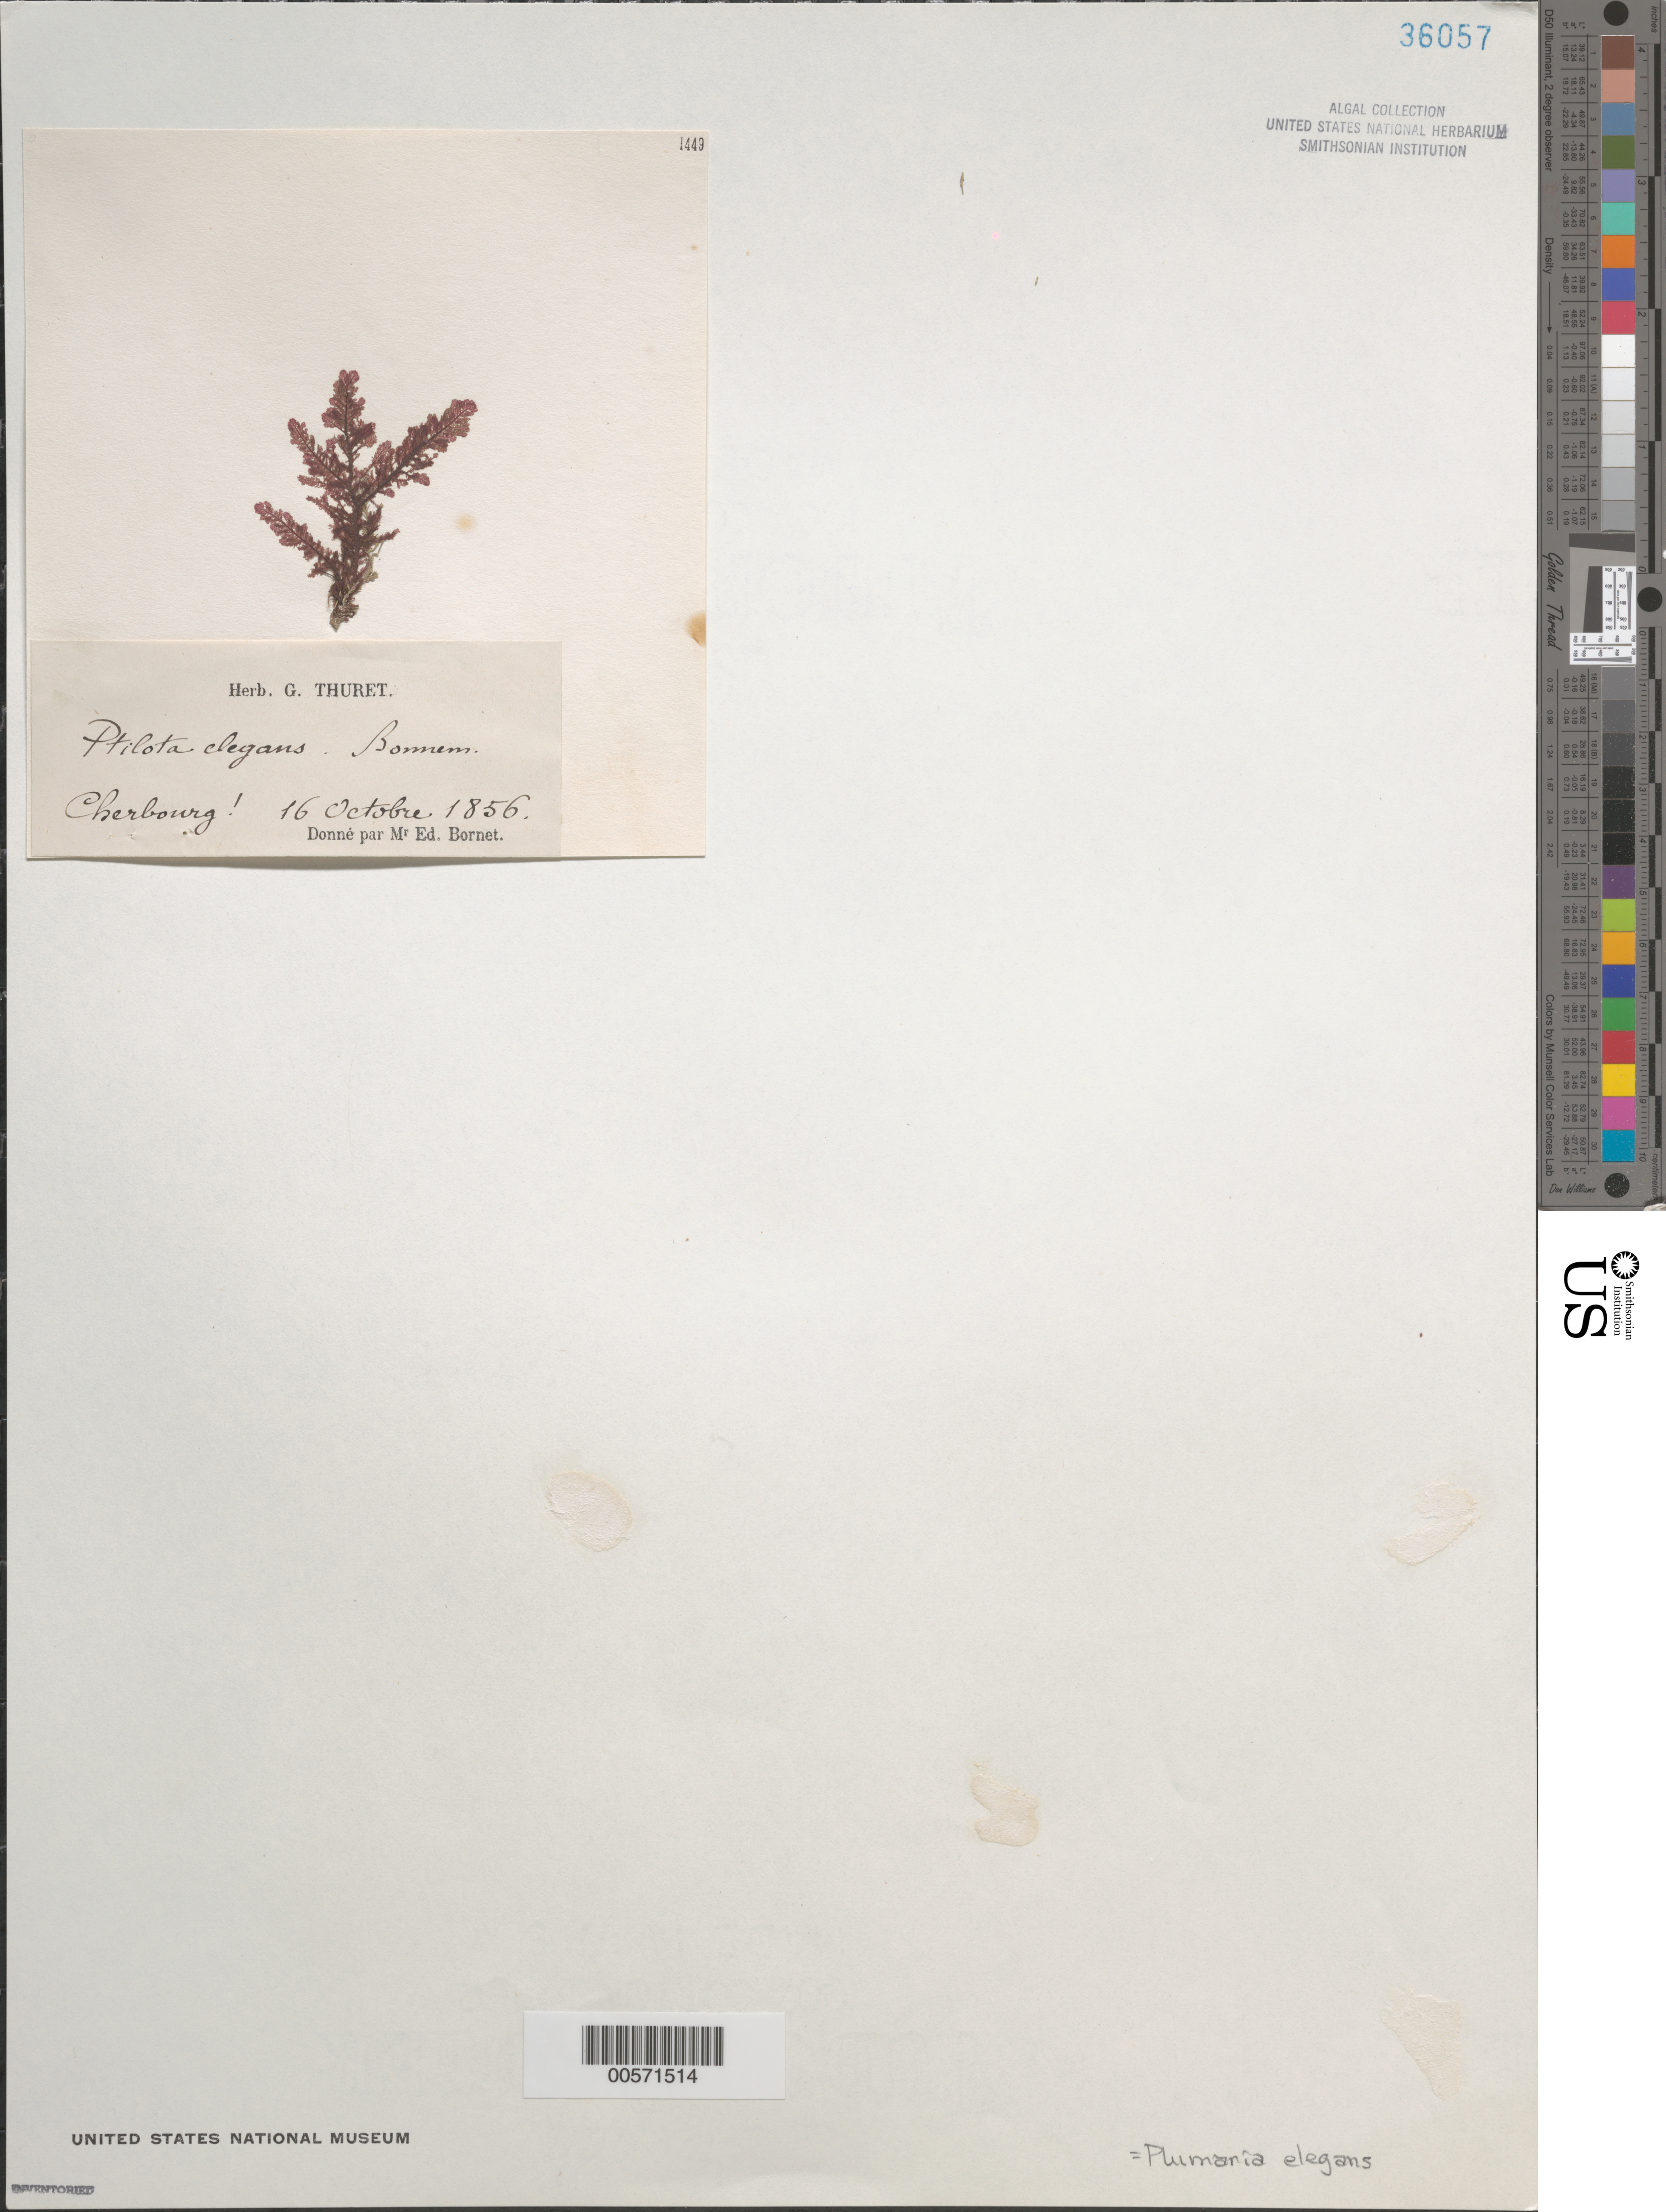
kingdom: Plantae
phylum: Rhodophyta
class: Florideophyceae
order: Ceramiales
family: Wrangeliaceae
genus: Plumaria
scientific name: Plumaria plumosa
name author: (Hudson) Kuntze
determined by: Algae name updating Project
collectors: Thuret, G. (herbarium)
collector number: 1449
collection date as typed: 16 Oct 1856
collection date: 1856-10-16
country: France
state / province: Normandie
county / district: Manche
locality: Cherbourg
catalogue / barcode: US 36057